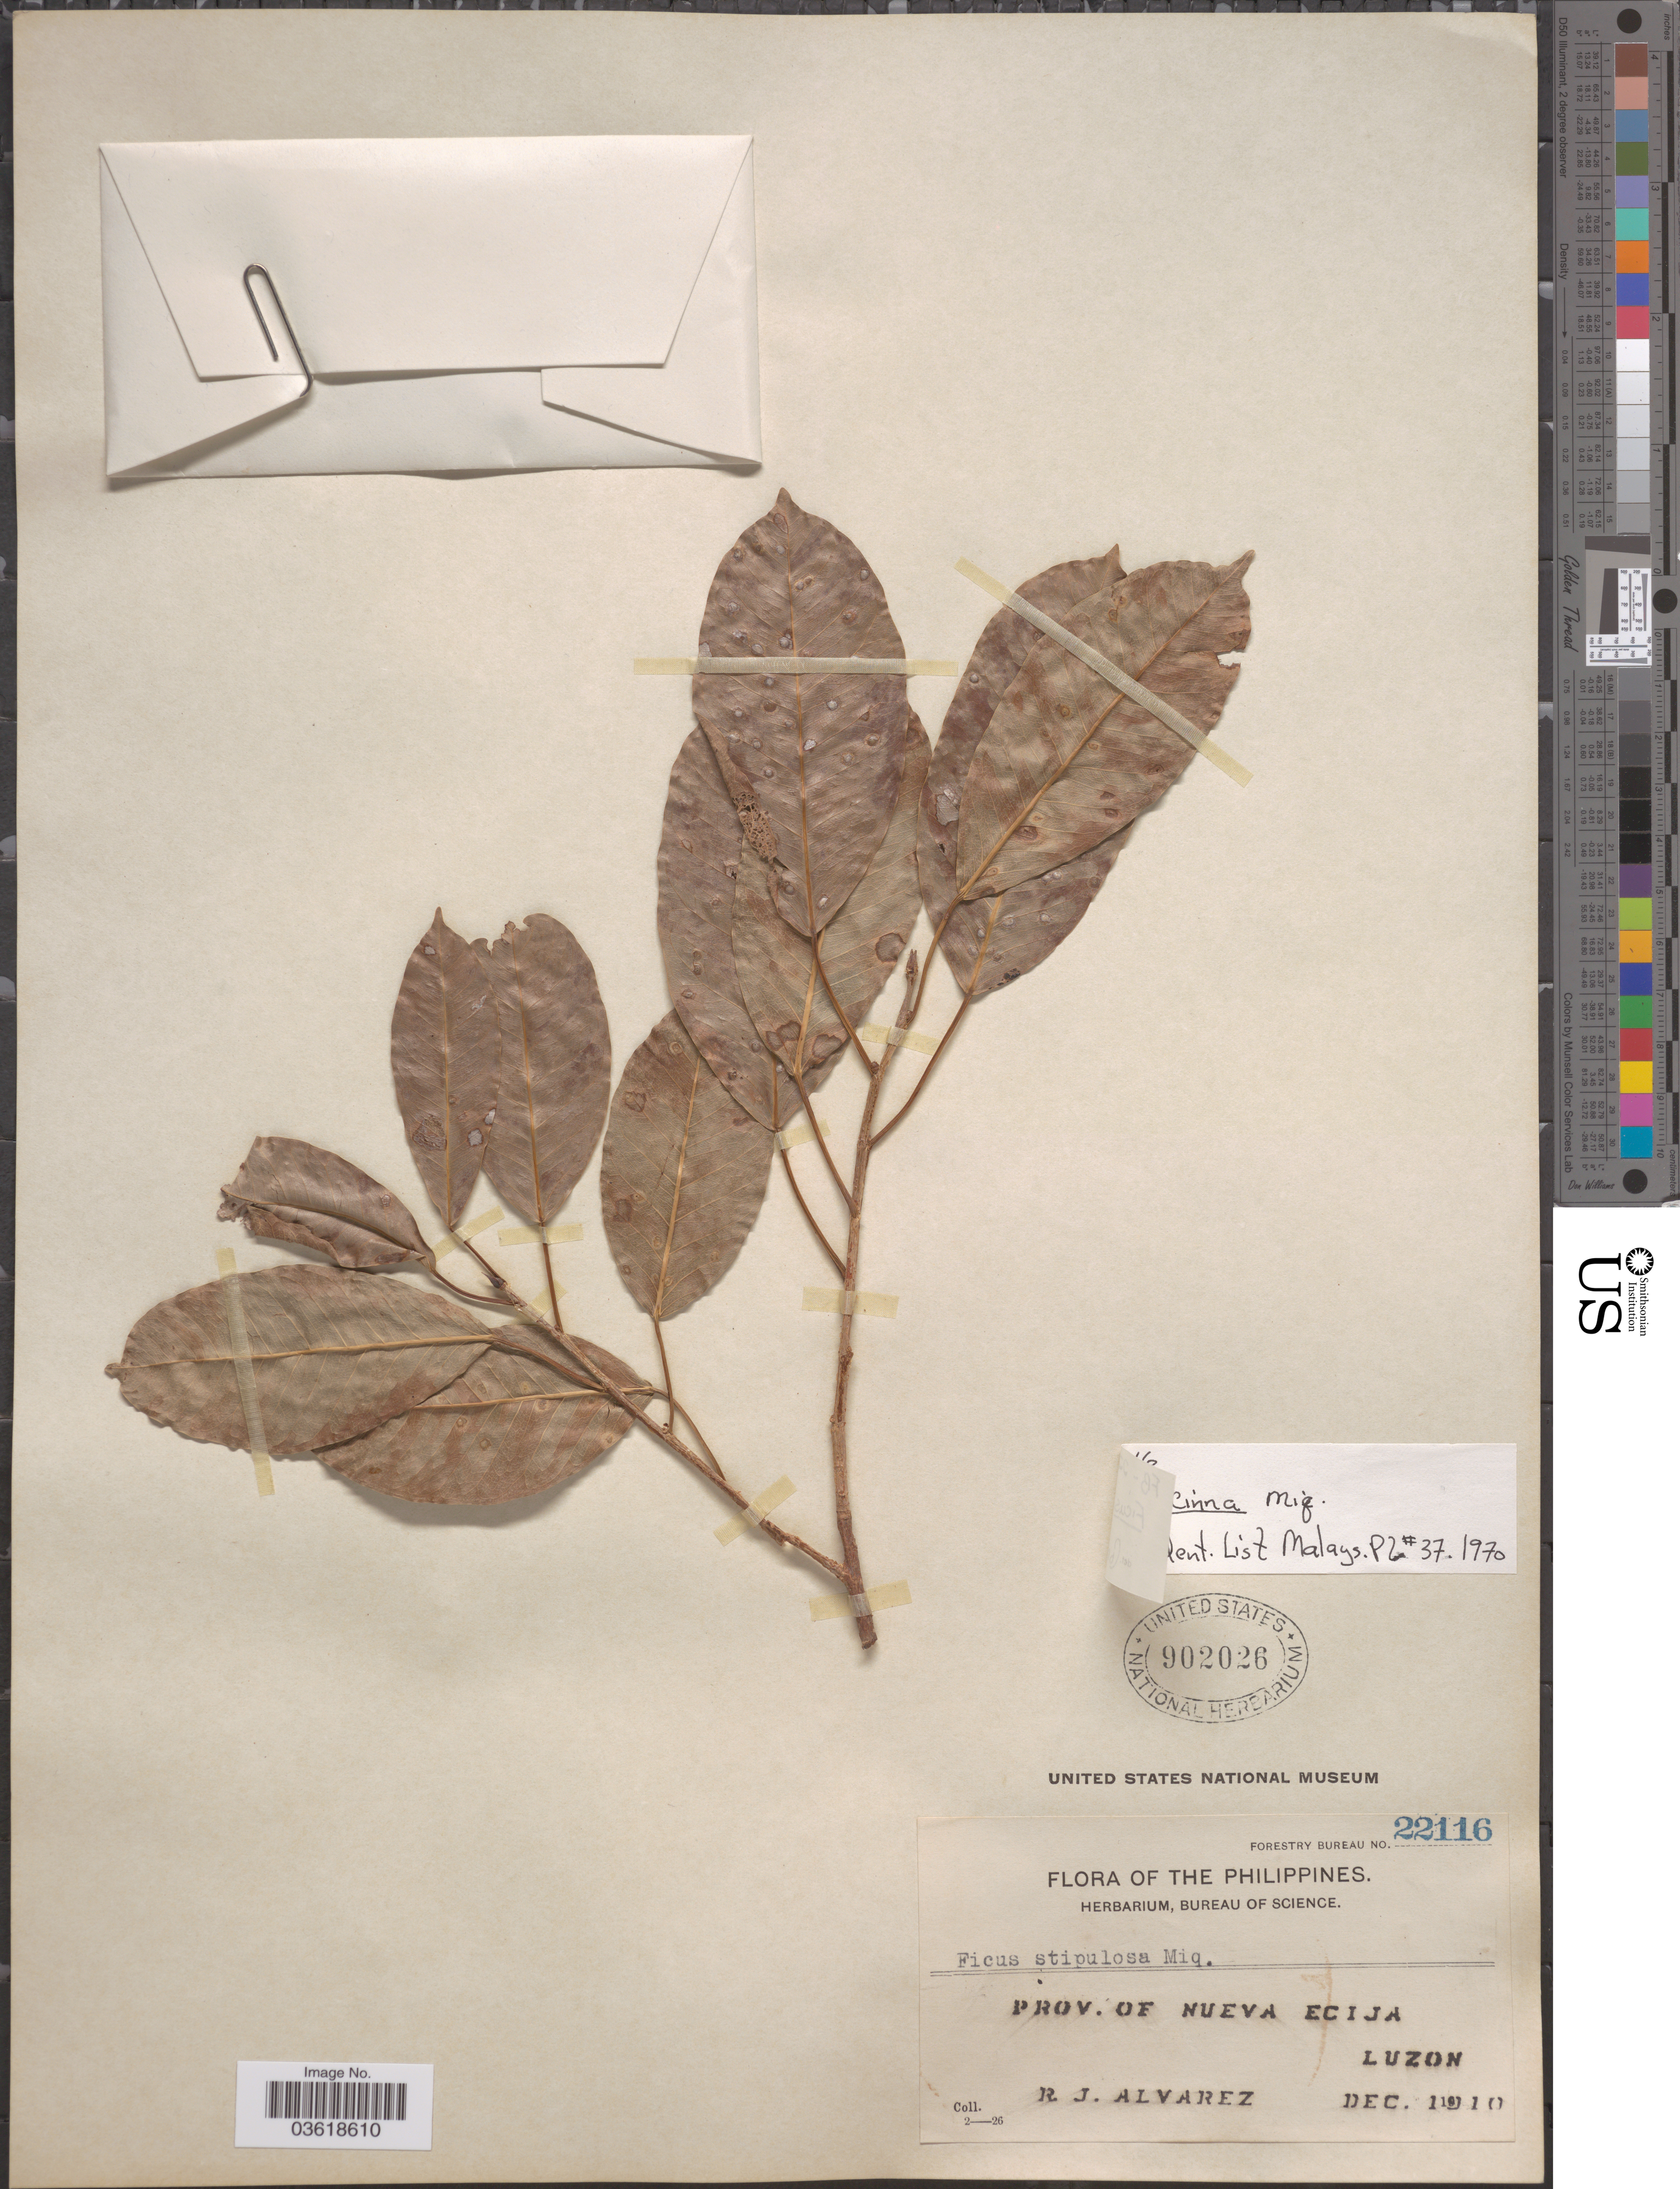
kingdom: Plantae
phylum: Tracheophyta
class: Magnoliopsida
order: Rosales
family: Moraceae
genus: Ficus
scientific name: Ficus concinna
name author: Miq.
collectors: R. Alvarez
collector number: Forestry Bureau 22116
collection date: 1910-12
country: Philippines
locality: Prov. of Nueva Ecija Luzon.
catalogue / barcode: US 902026